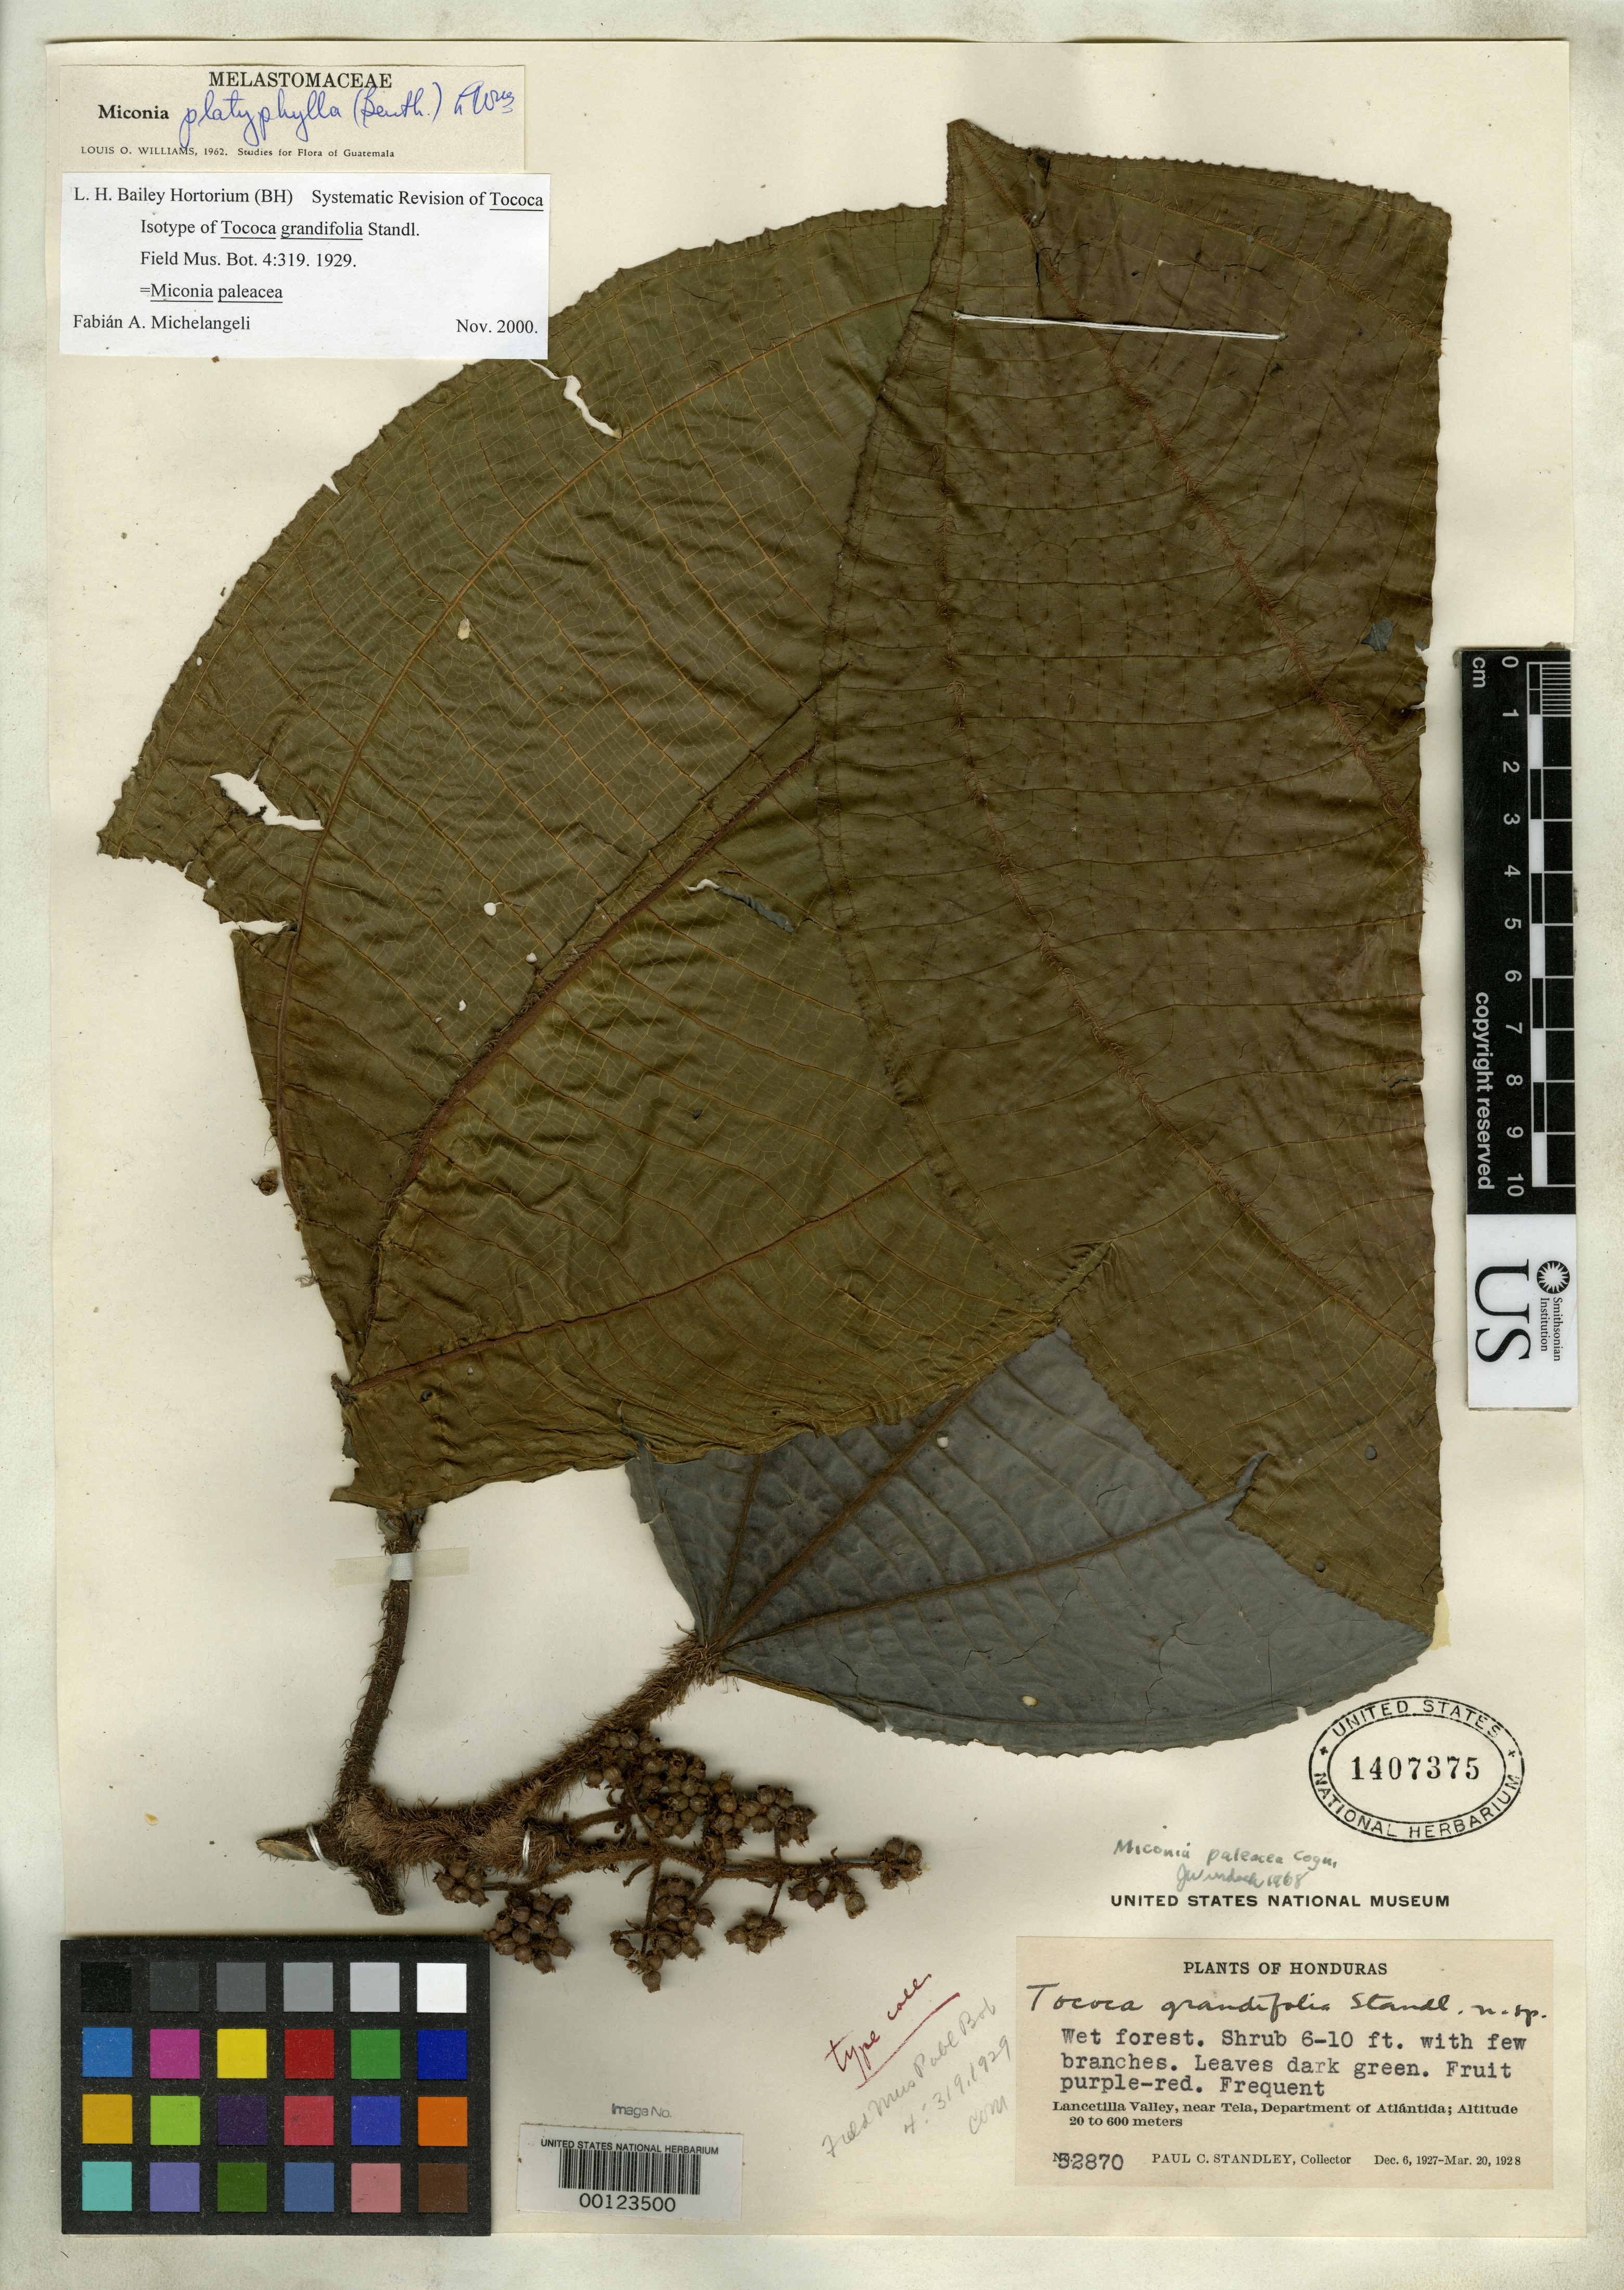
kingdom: Plantae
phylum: Tracheophyta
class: Magnoliopsida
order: Myrtales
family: Melastomataceae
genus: Tococa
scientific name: Tococa grandifolia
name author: Standl.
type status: Isotype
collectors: P. C. Standley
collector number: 52870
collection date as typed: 06 Dec 1927 to 20 Mar 1928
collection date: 1927-12-06/1928-03-20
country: Honduras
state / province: Atlántida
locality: Lancetilla Valley, near Tela.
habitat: Wet forest.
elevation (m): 20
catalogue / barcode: US 1407375